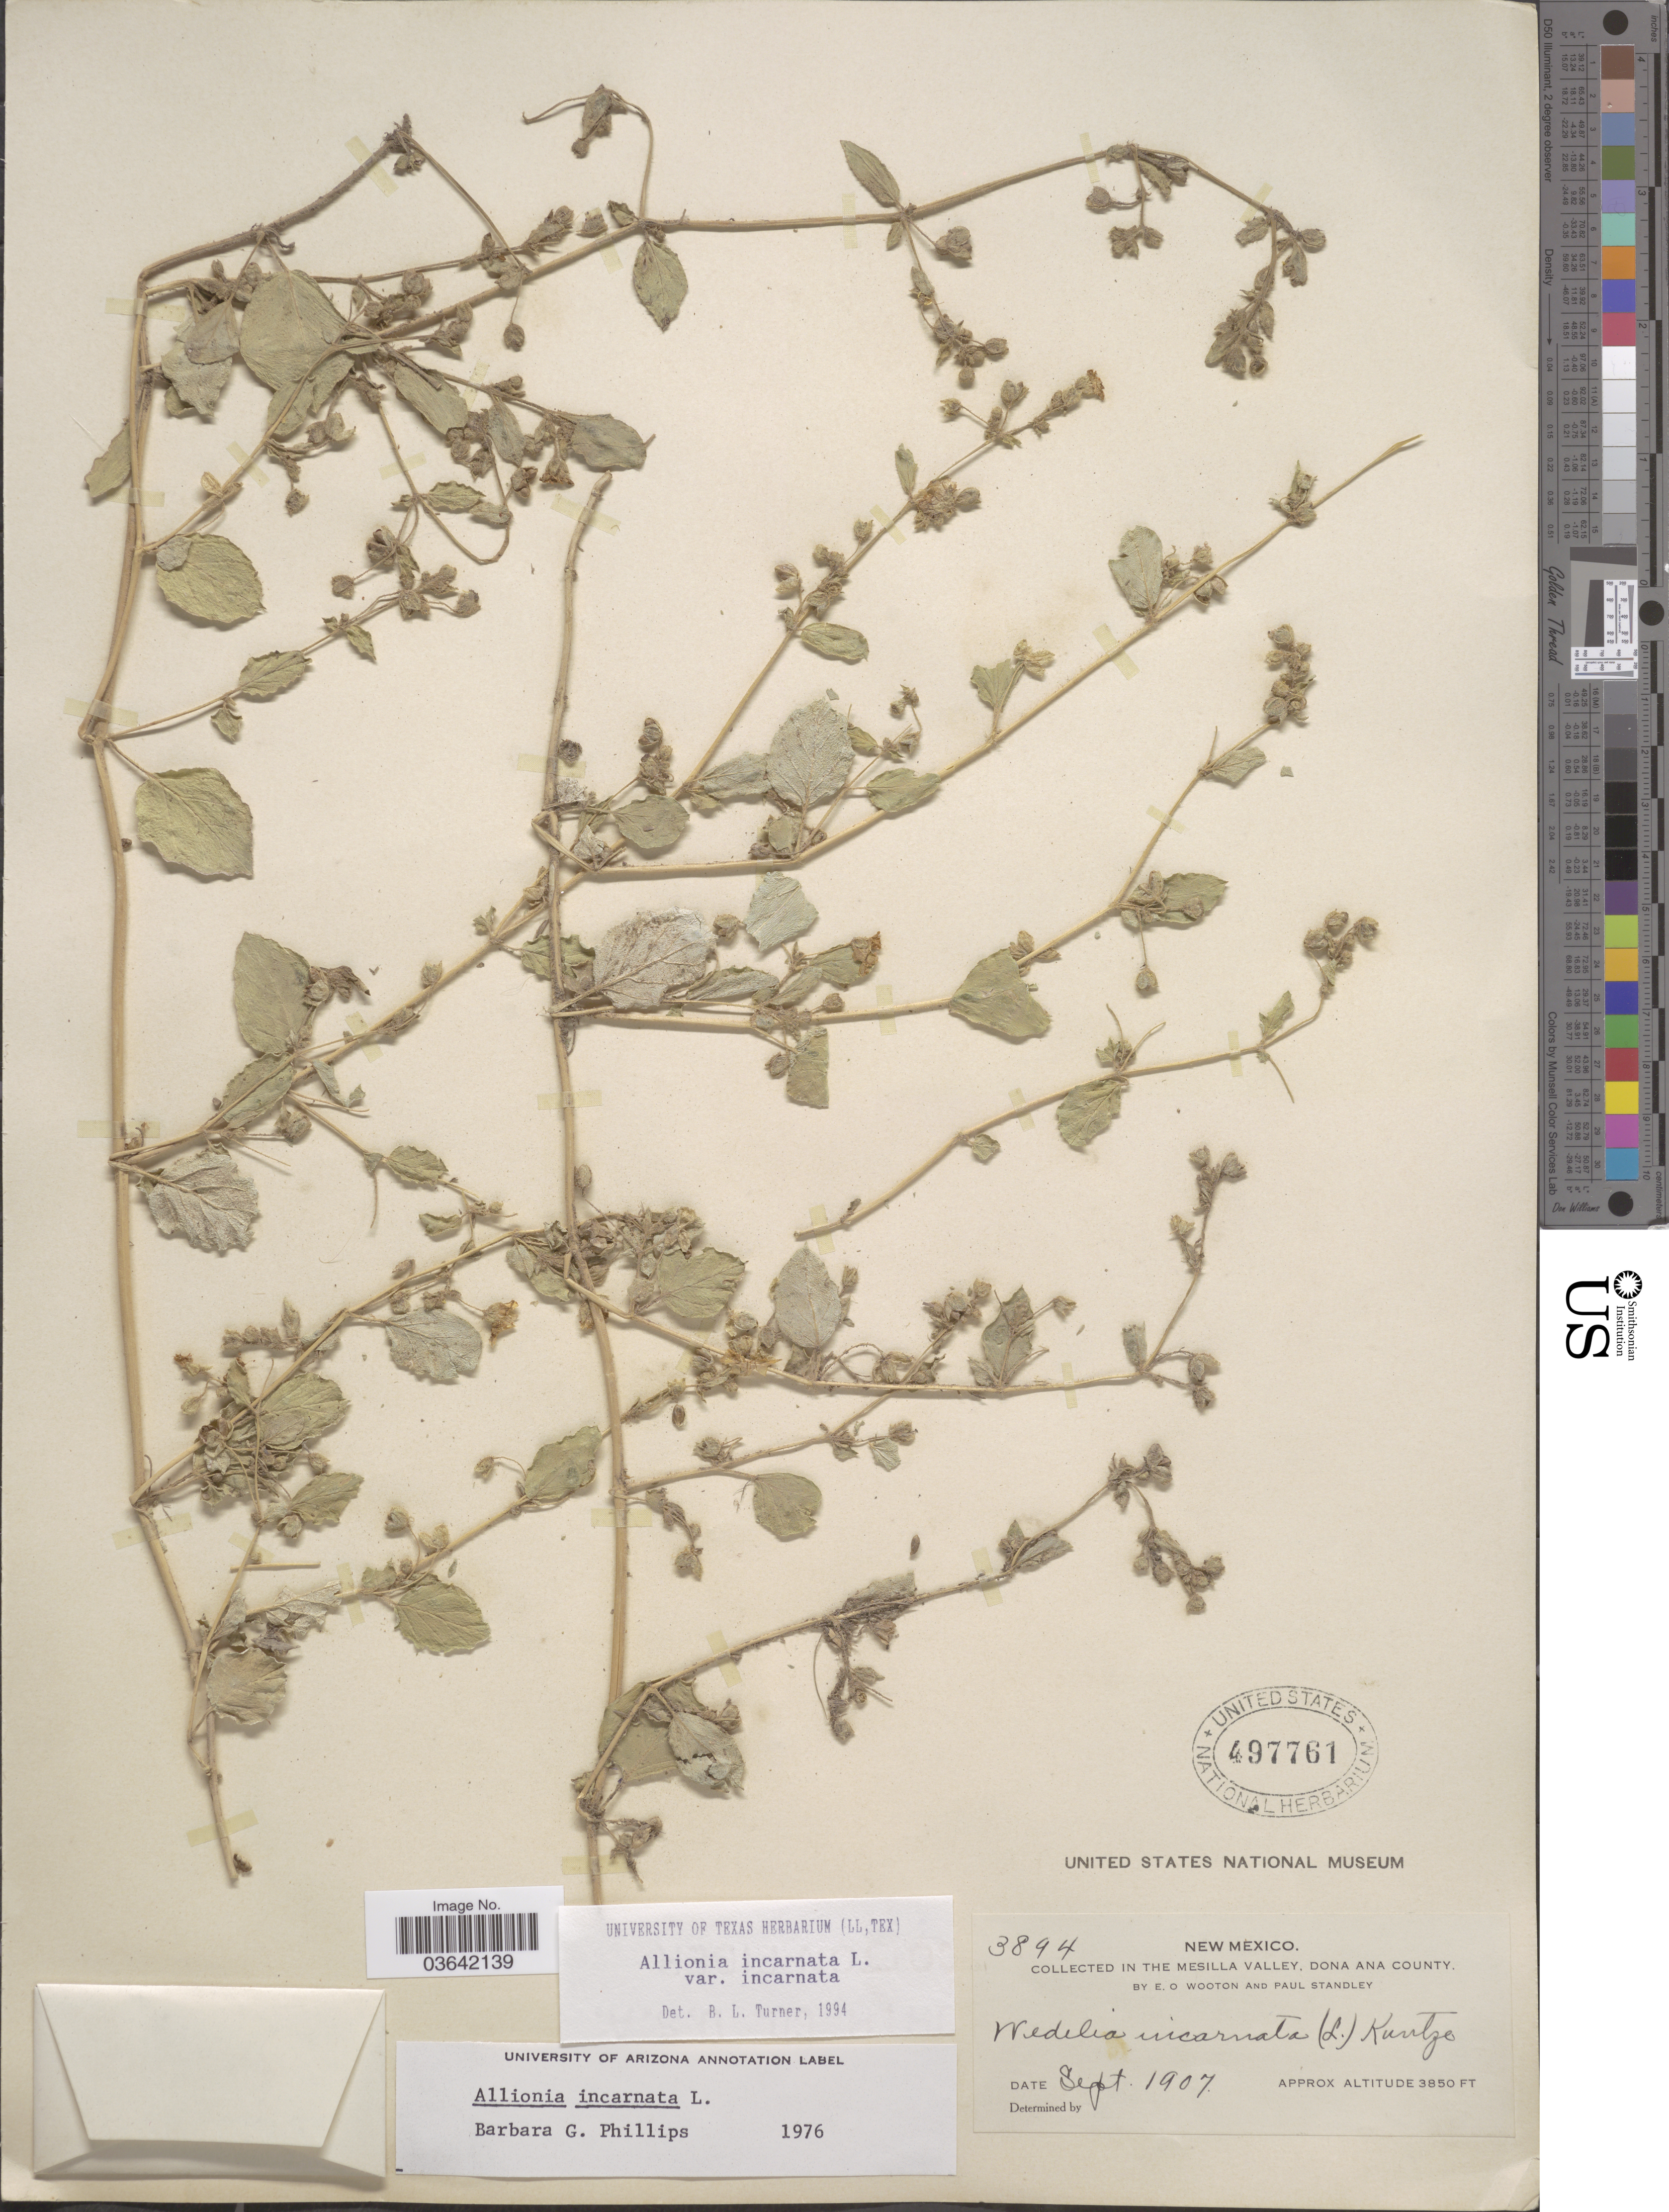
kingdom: Plantae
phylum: Tracheophyta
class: Magnoliopsida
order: Caryophyllales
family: Nyctaginaceae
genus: Allionia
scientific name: Allionia incarnata var. incarnata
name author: L.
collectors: E. O. Wooton & P. C. Standley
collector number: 3894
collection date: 1907-09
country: United States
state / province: New Mexico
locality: In the Mesilla Valley, Dona Ana County.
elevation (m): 1173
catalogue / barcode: US 497761